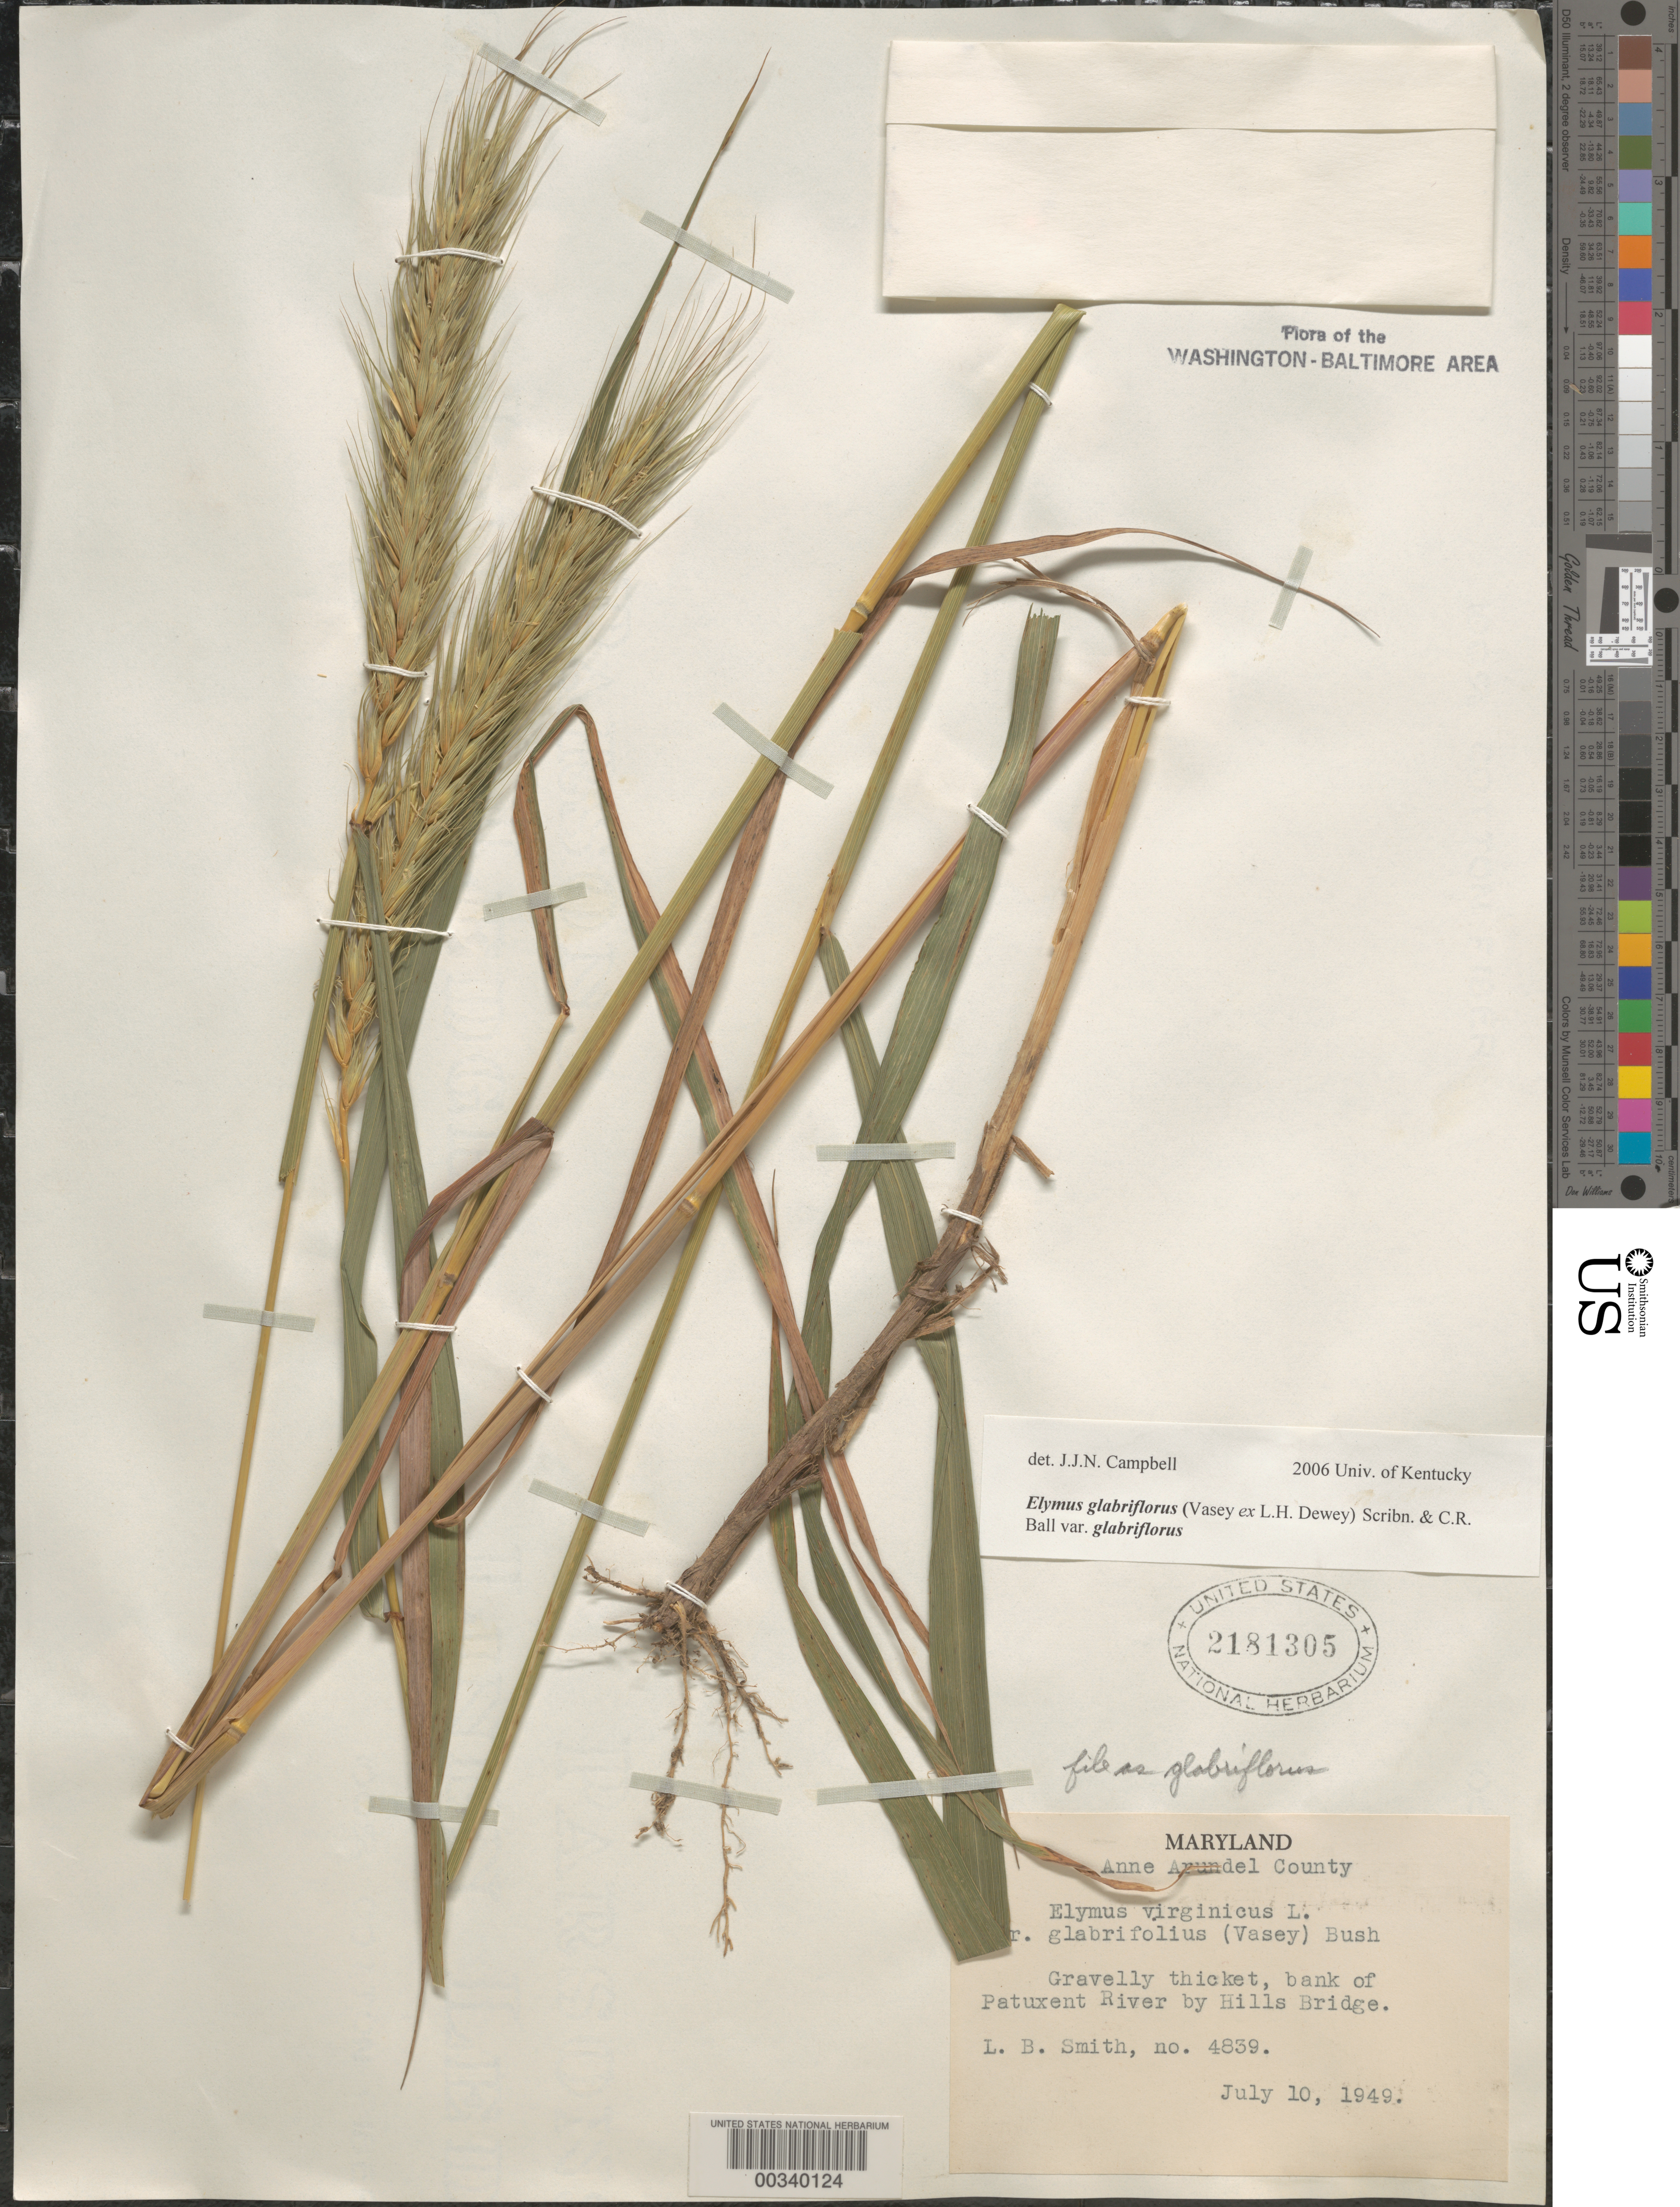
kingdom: Plantae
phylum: Tracheophyta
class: Liliopsida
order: Poales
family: Poaceae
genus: Elymus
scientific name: Elymus glabriflorus var. glabriflorus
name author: (Vasey ex L.H. Dewey) Scribn. & C.R. Ball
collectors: L. Smith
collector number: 4839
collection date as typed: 10 Jul 1949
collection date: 1949-07-10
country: United States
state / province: Maryland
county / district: Anne Arundel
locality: Patuxent River by Hills Bridge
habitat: Gravelly thicket on bank of river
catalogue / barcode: US 2181305